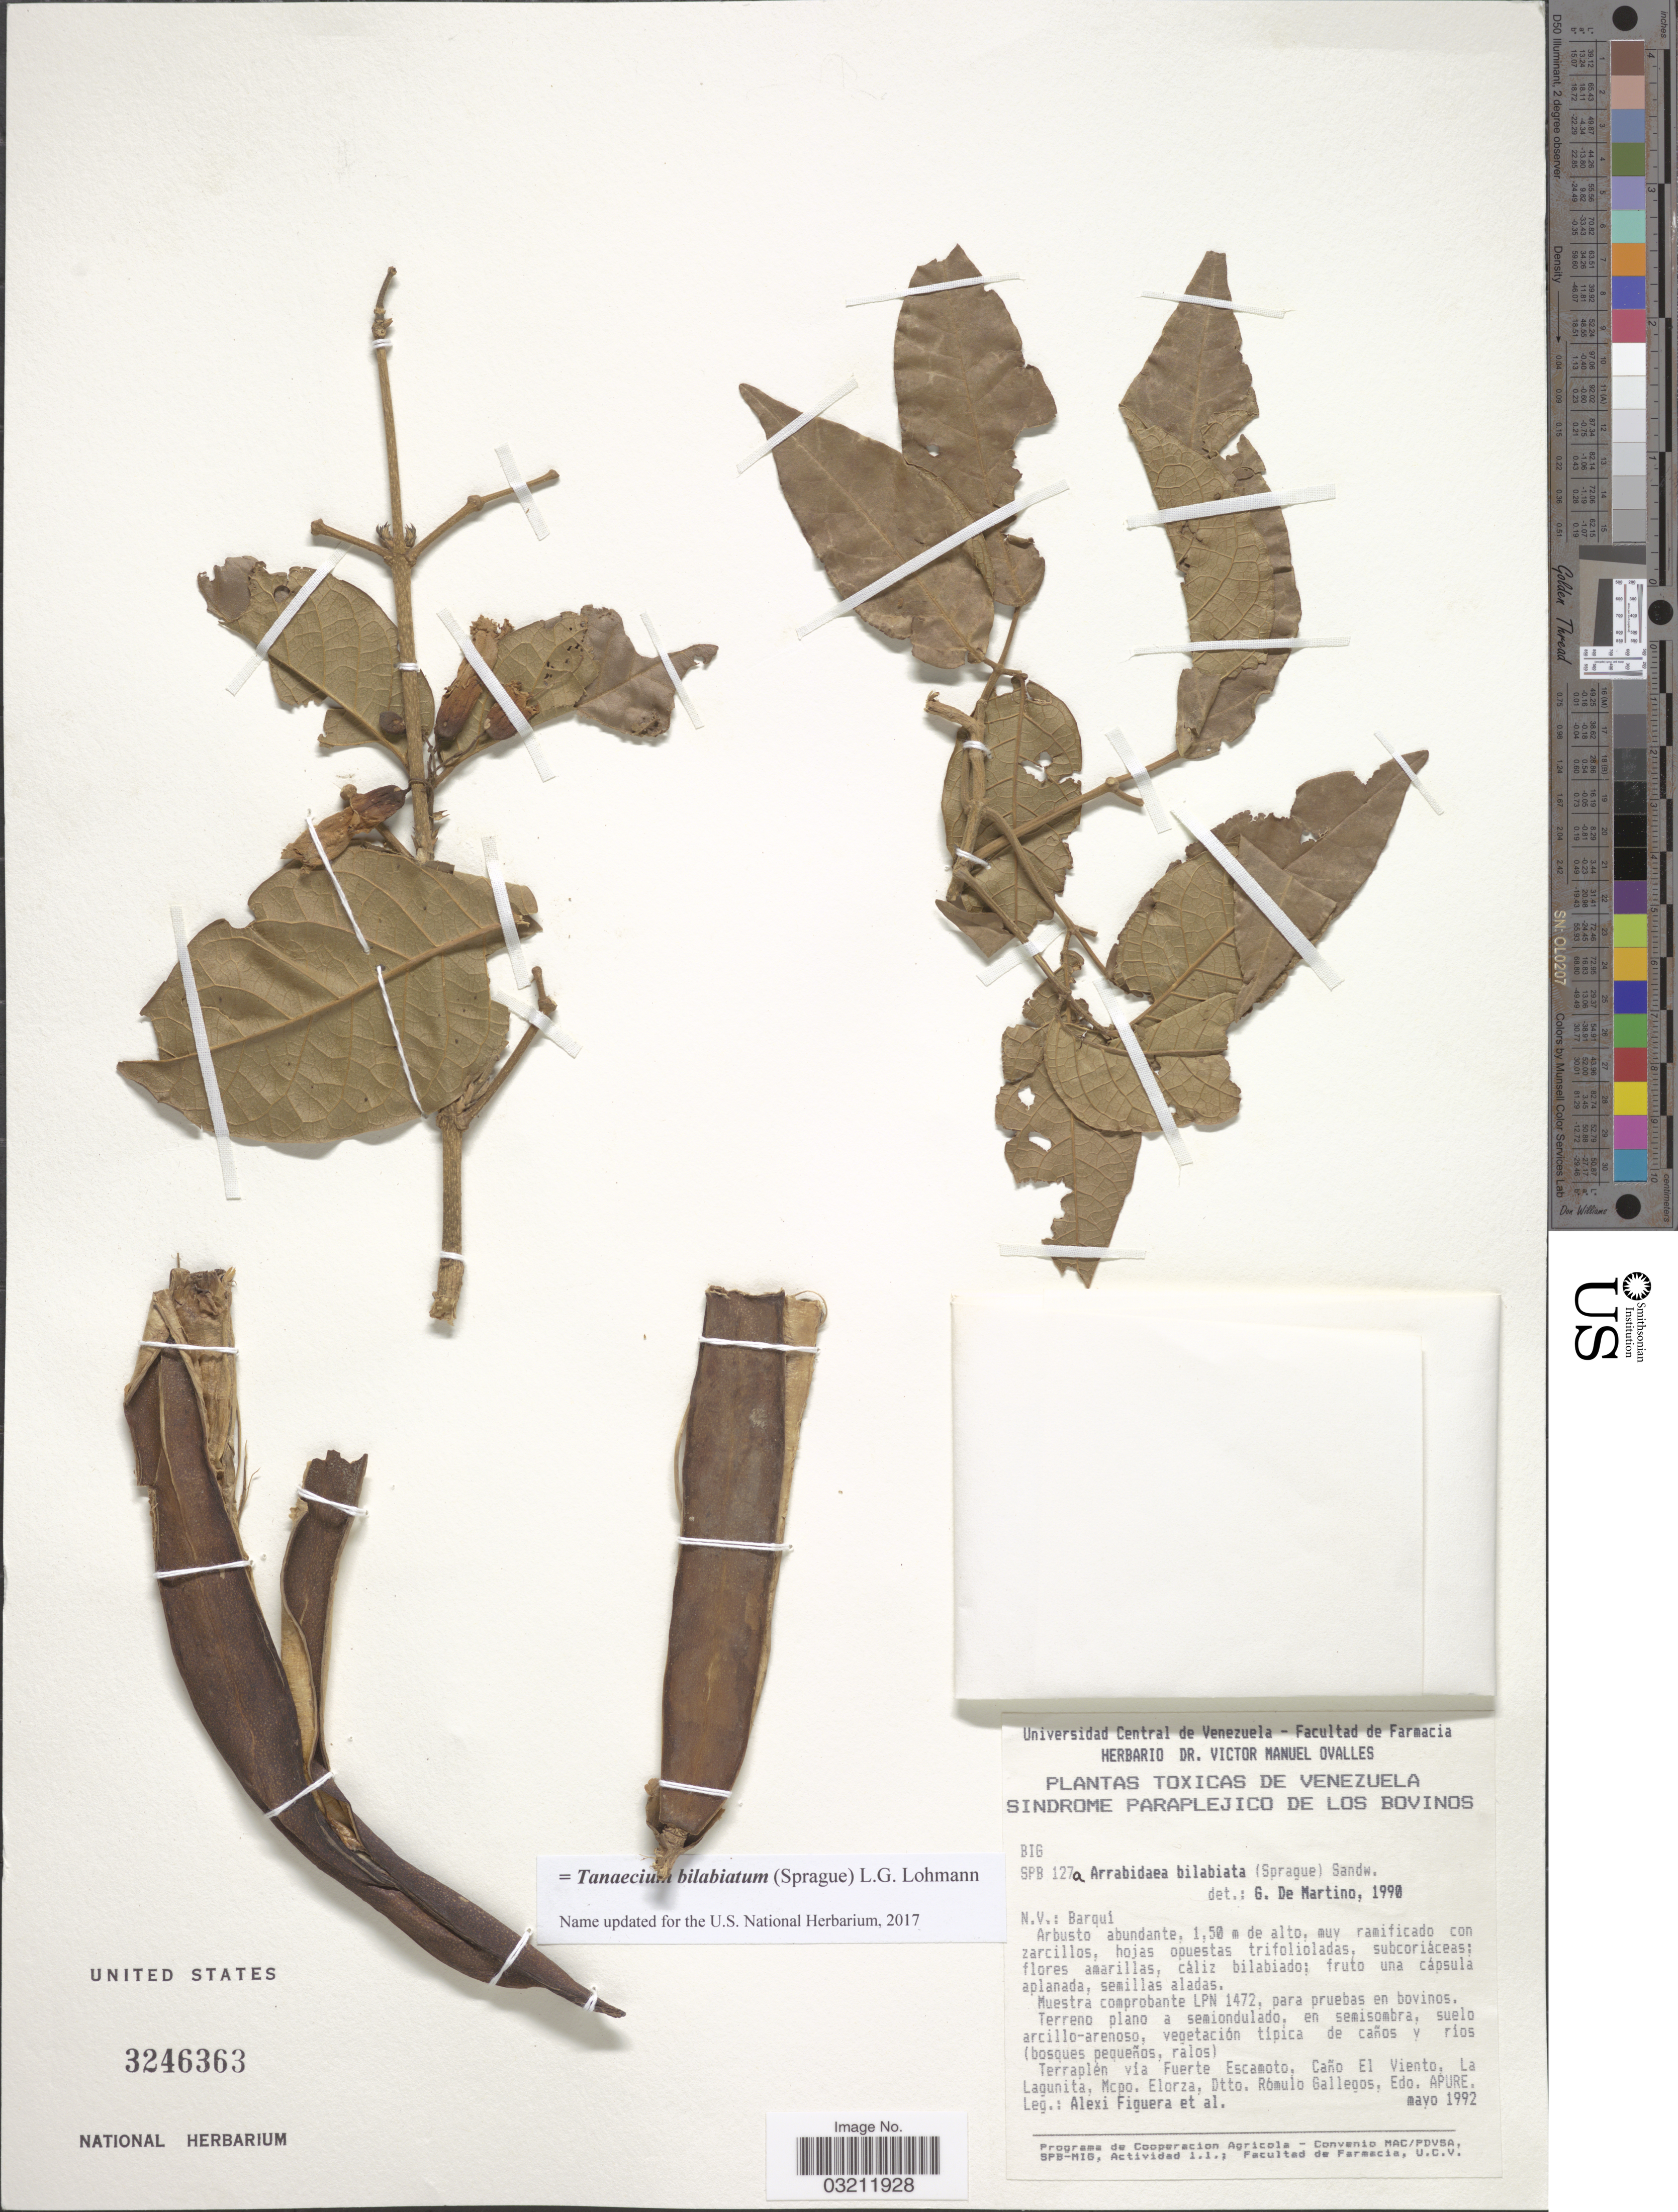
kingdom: Plantae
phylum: Tracheophyta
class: Magnoliopsida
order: Lamiales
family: Bignoniaceae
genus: Tanaecium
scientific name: Tanaecium bilabiatum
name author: (Sprague) L.G. Lohmann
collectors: A. Figuera & et al.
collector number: SPB 127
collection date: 1992-05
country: Venezuela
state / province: Apure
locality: Terraplén vía Fuerte Escamoto, Caño El Viente, La Lagunita, Mcpo. Elorza, Dtto. Rómulo Gallegos.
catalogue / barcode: US 3246363